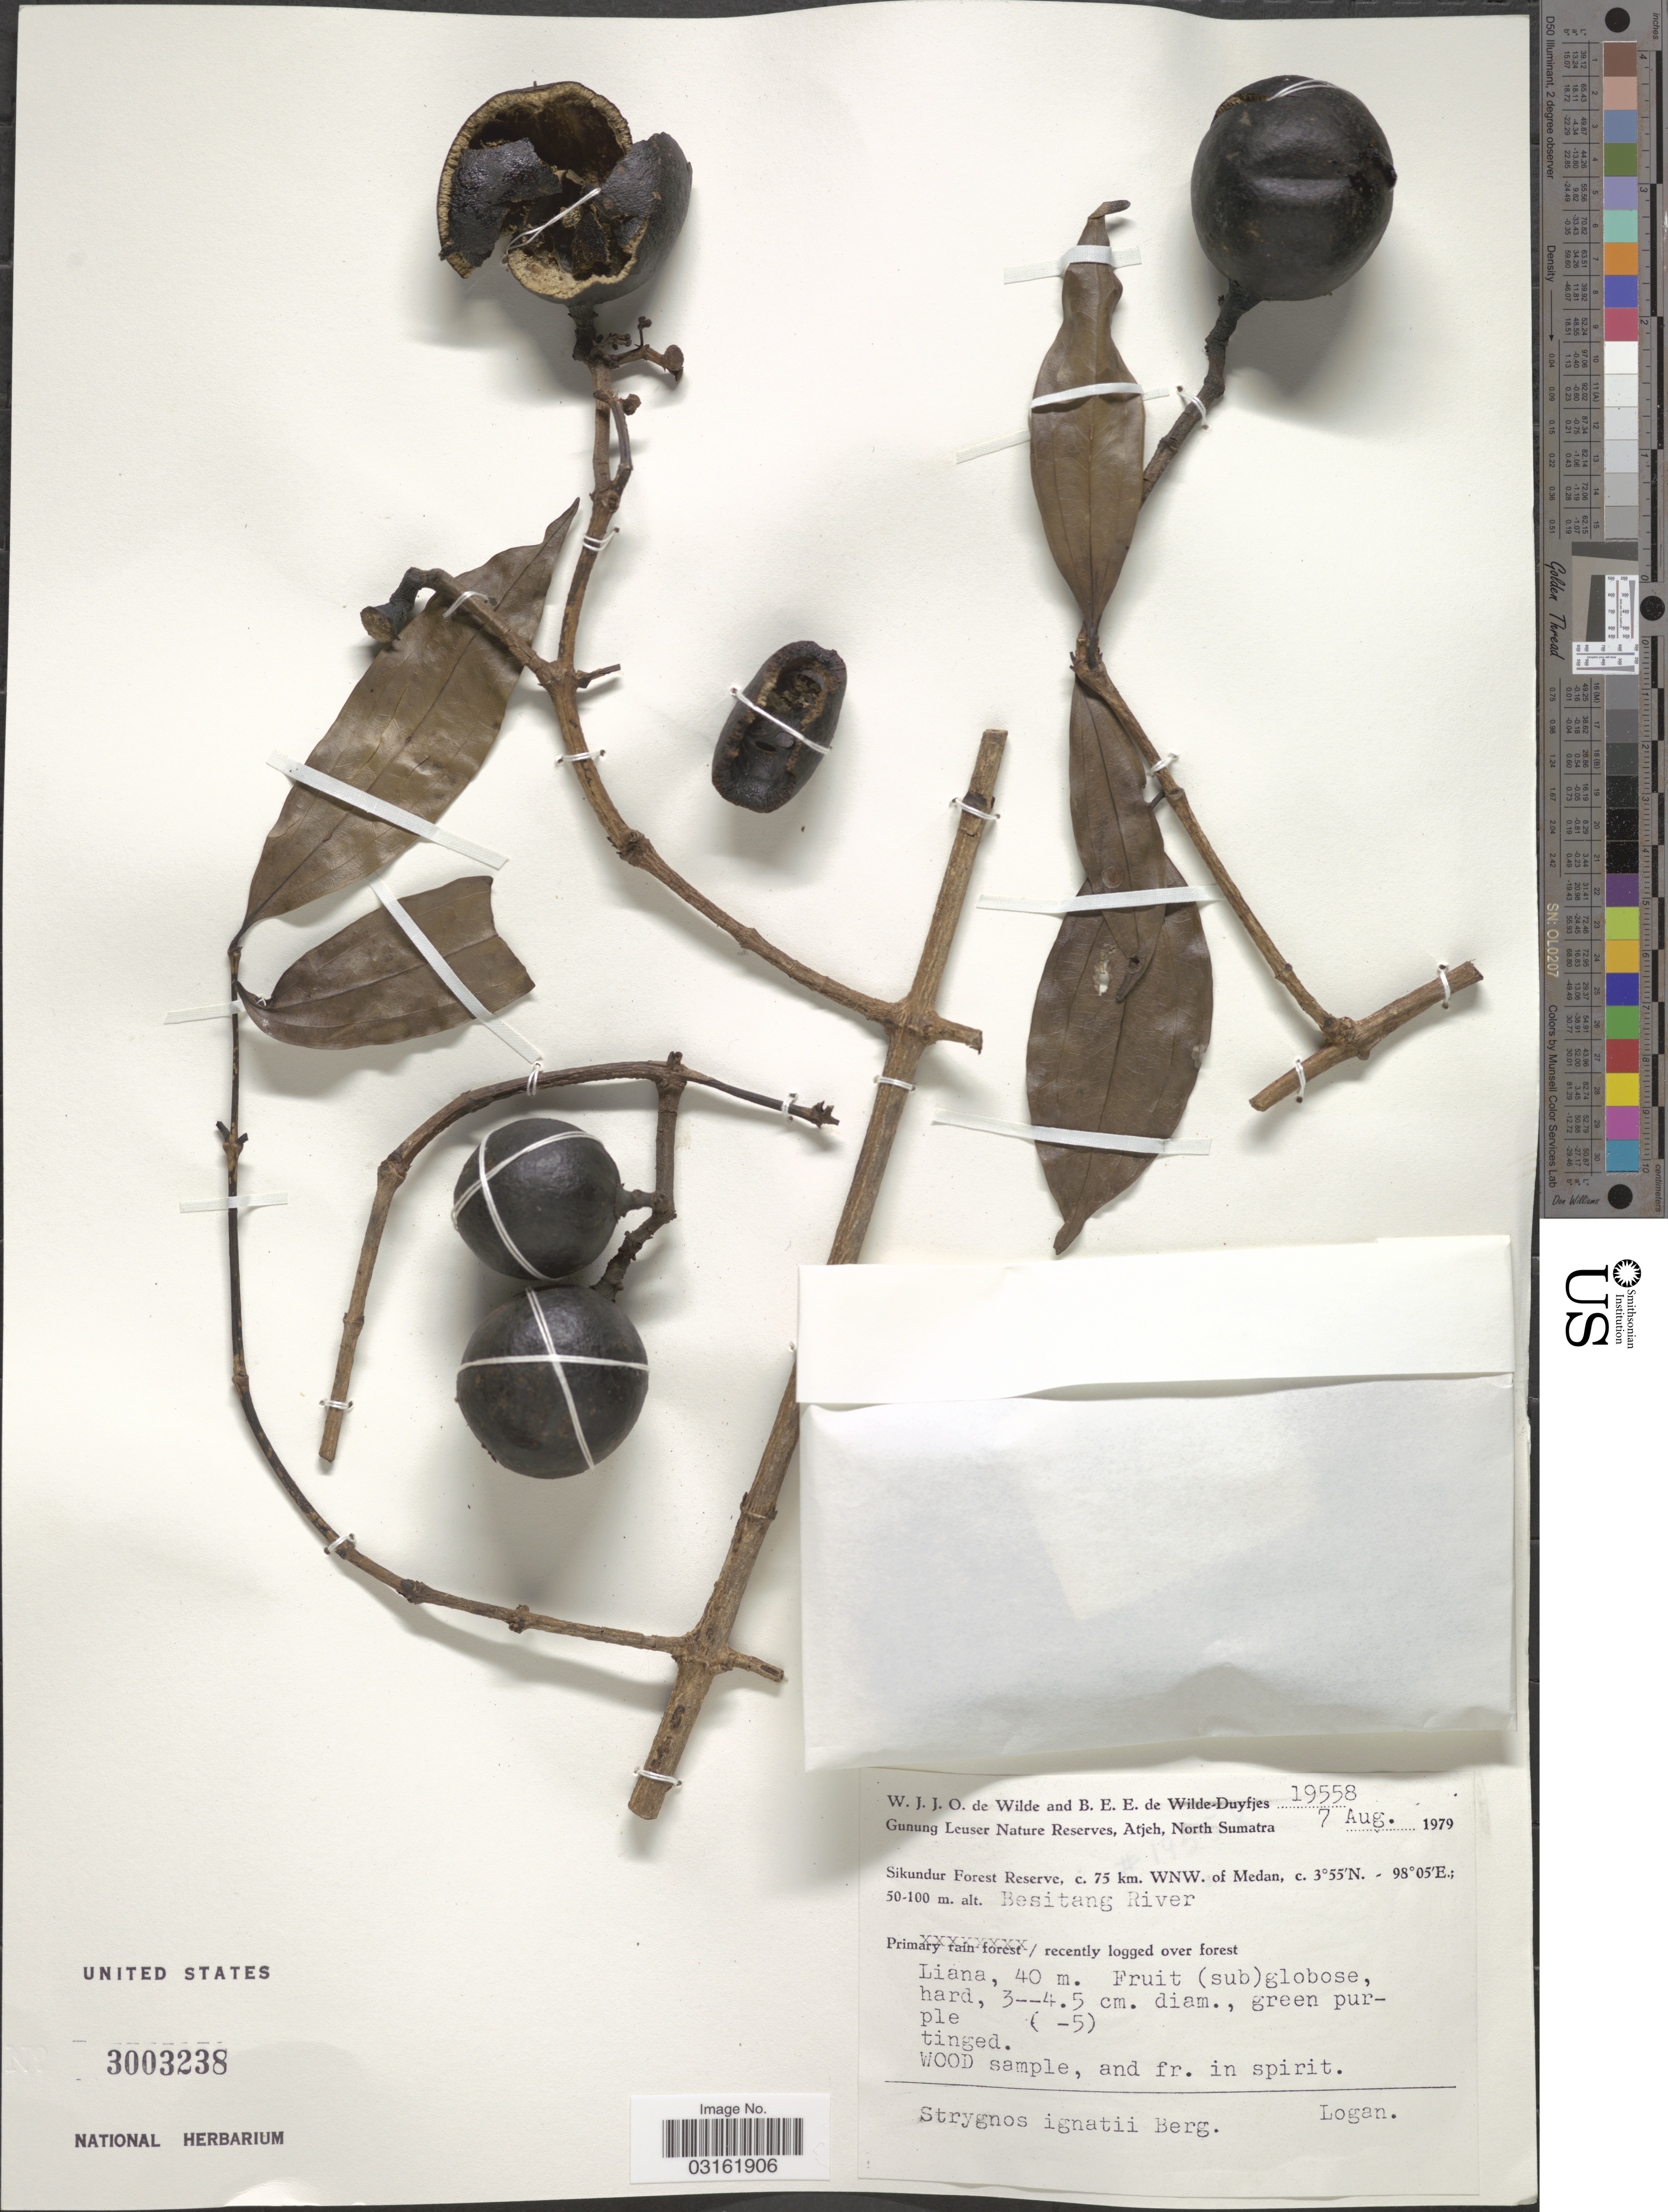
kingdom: Plantae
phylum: Tracheophyta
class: Magnoliopsida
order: Gentianales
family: Loganiaceae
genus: Strychnos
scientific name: Strychnos ignatii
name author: P.J. Bergius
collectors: W. J. de Wilde & B. E. de Wilde-Duyfjes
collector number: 19558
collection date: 1979-08-07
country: Indonesia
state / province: Sumatra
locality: Sikundur Forest Reserve, c. 75 km. WNW. of Medan. Besitang River.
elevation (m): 50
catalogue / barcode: US 3003238